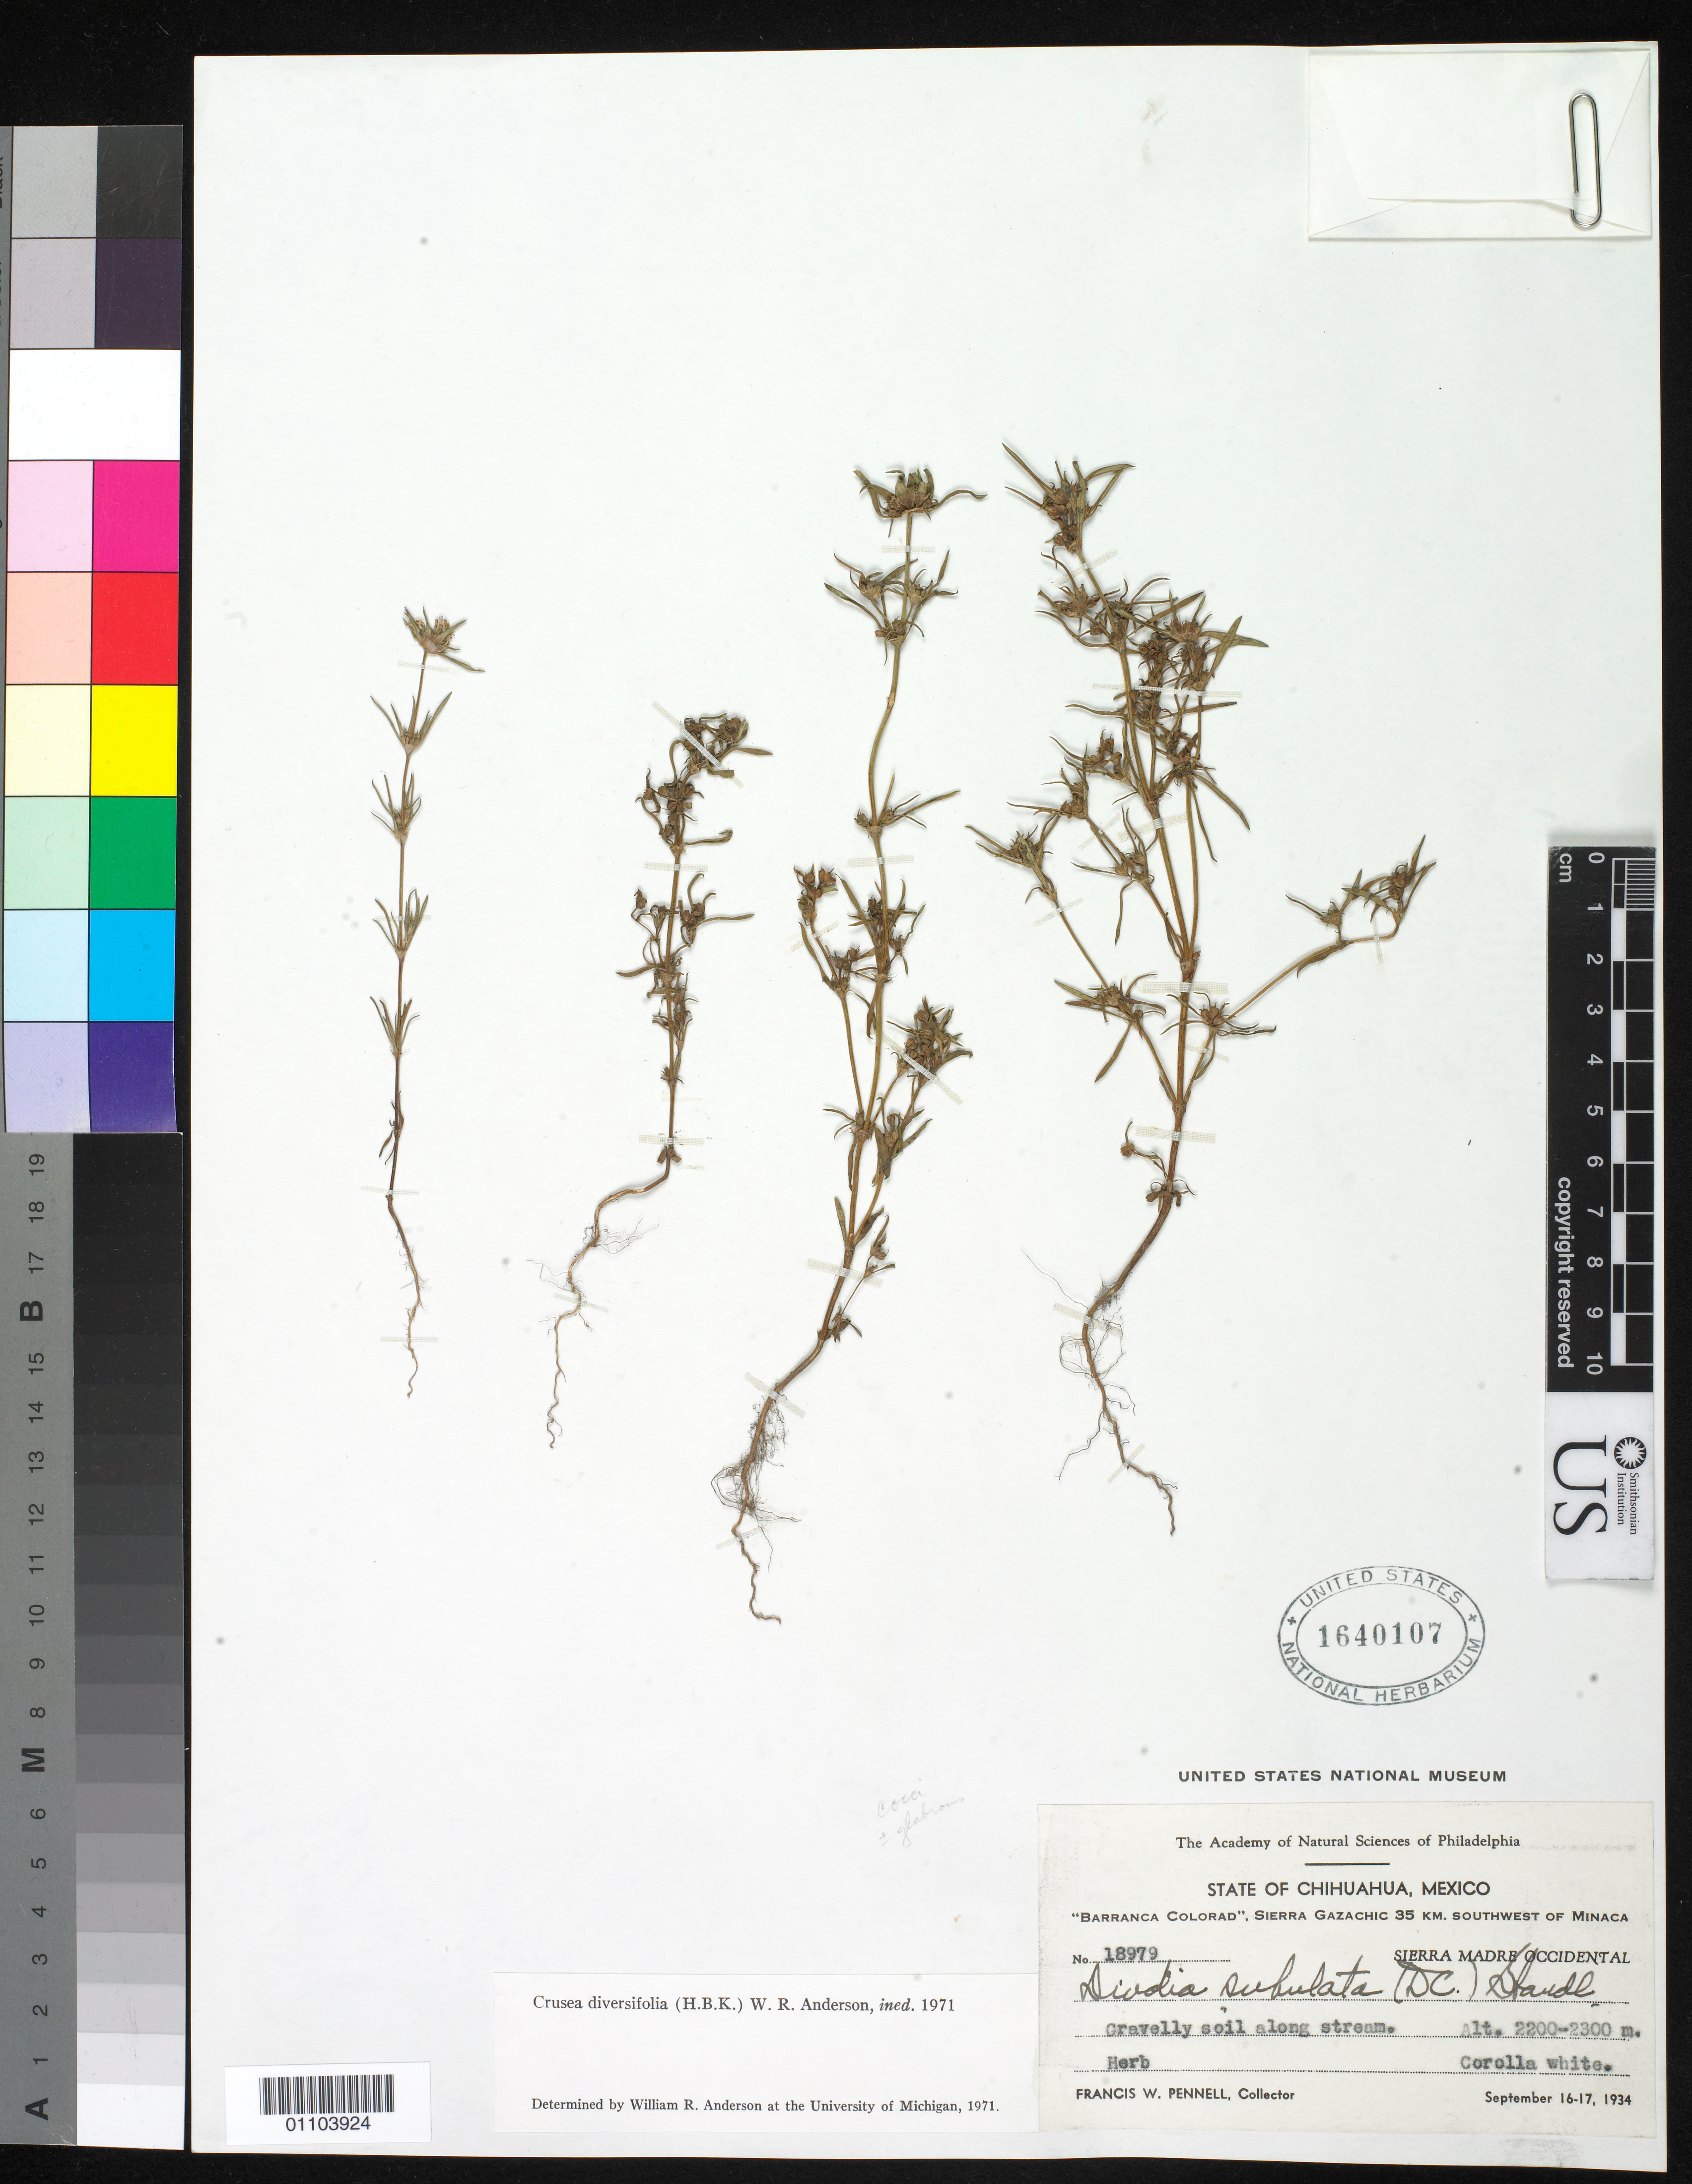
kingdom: Plantae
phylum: Tracheophyta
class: Magnoliopsida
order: Gentianales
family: Rubiaceae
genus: Crusea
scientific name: Crusea diversifolia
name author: (Kunth) W.R. Anderson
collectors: F. W. Pennell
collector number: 18979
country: Mexico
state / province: Chihuahua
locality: Sierra Madre Occidental, Barranca Colorad, Sierra Gazachic 35 km SW of Minaca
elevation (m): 2200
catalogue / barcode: US 1640107